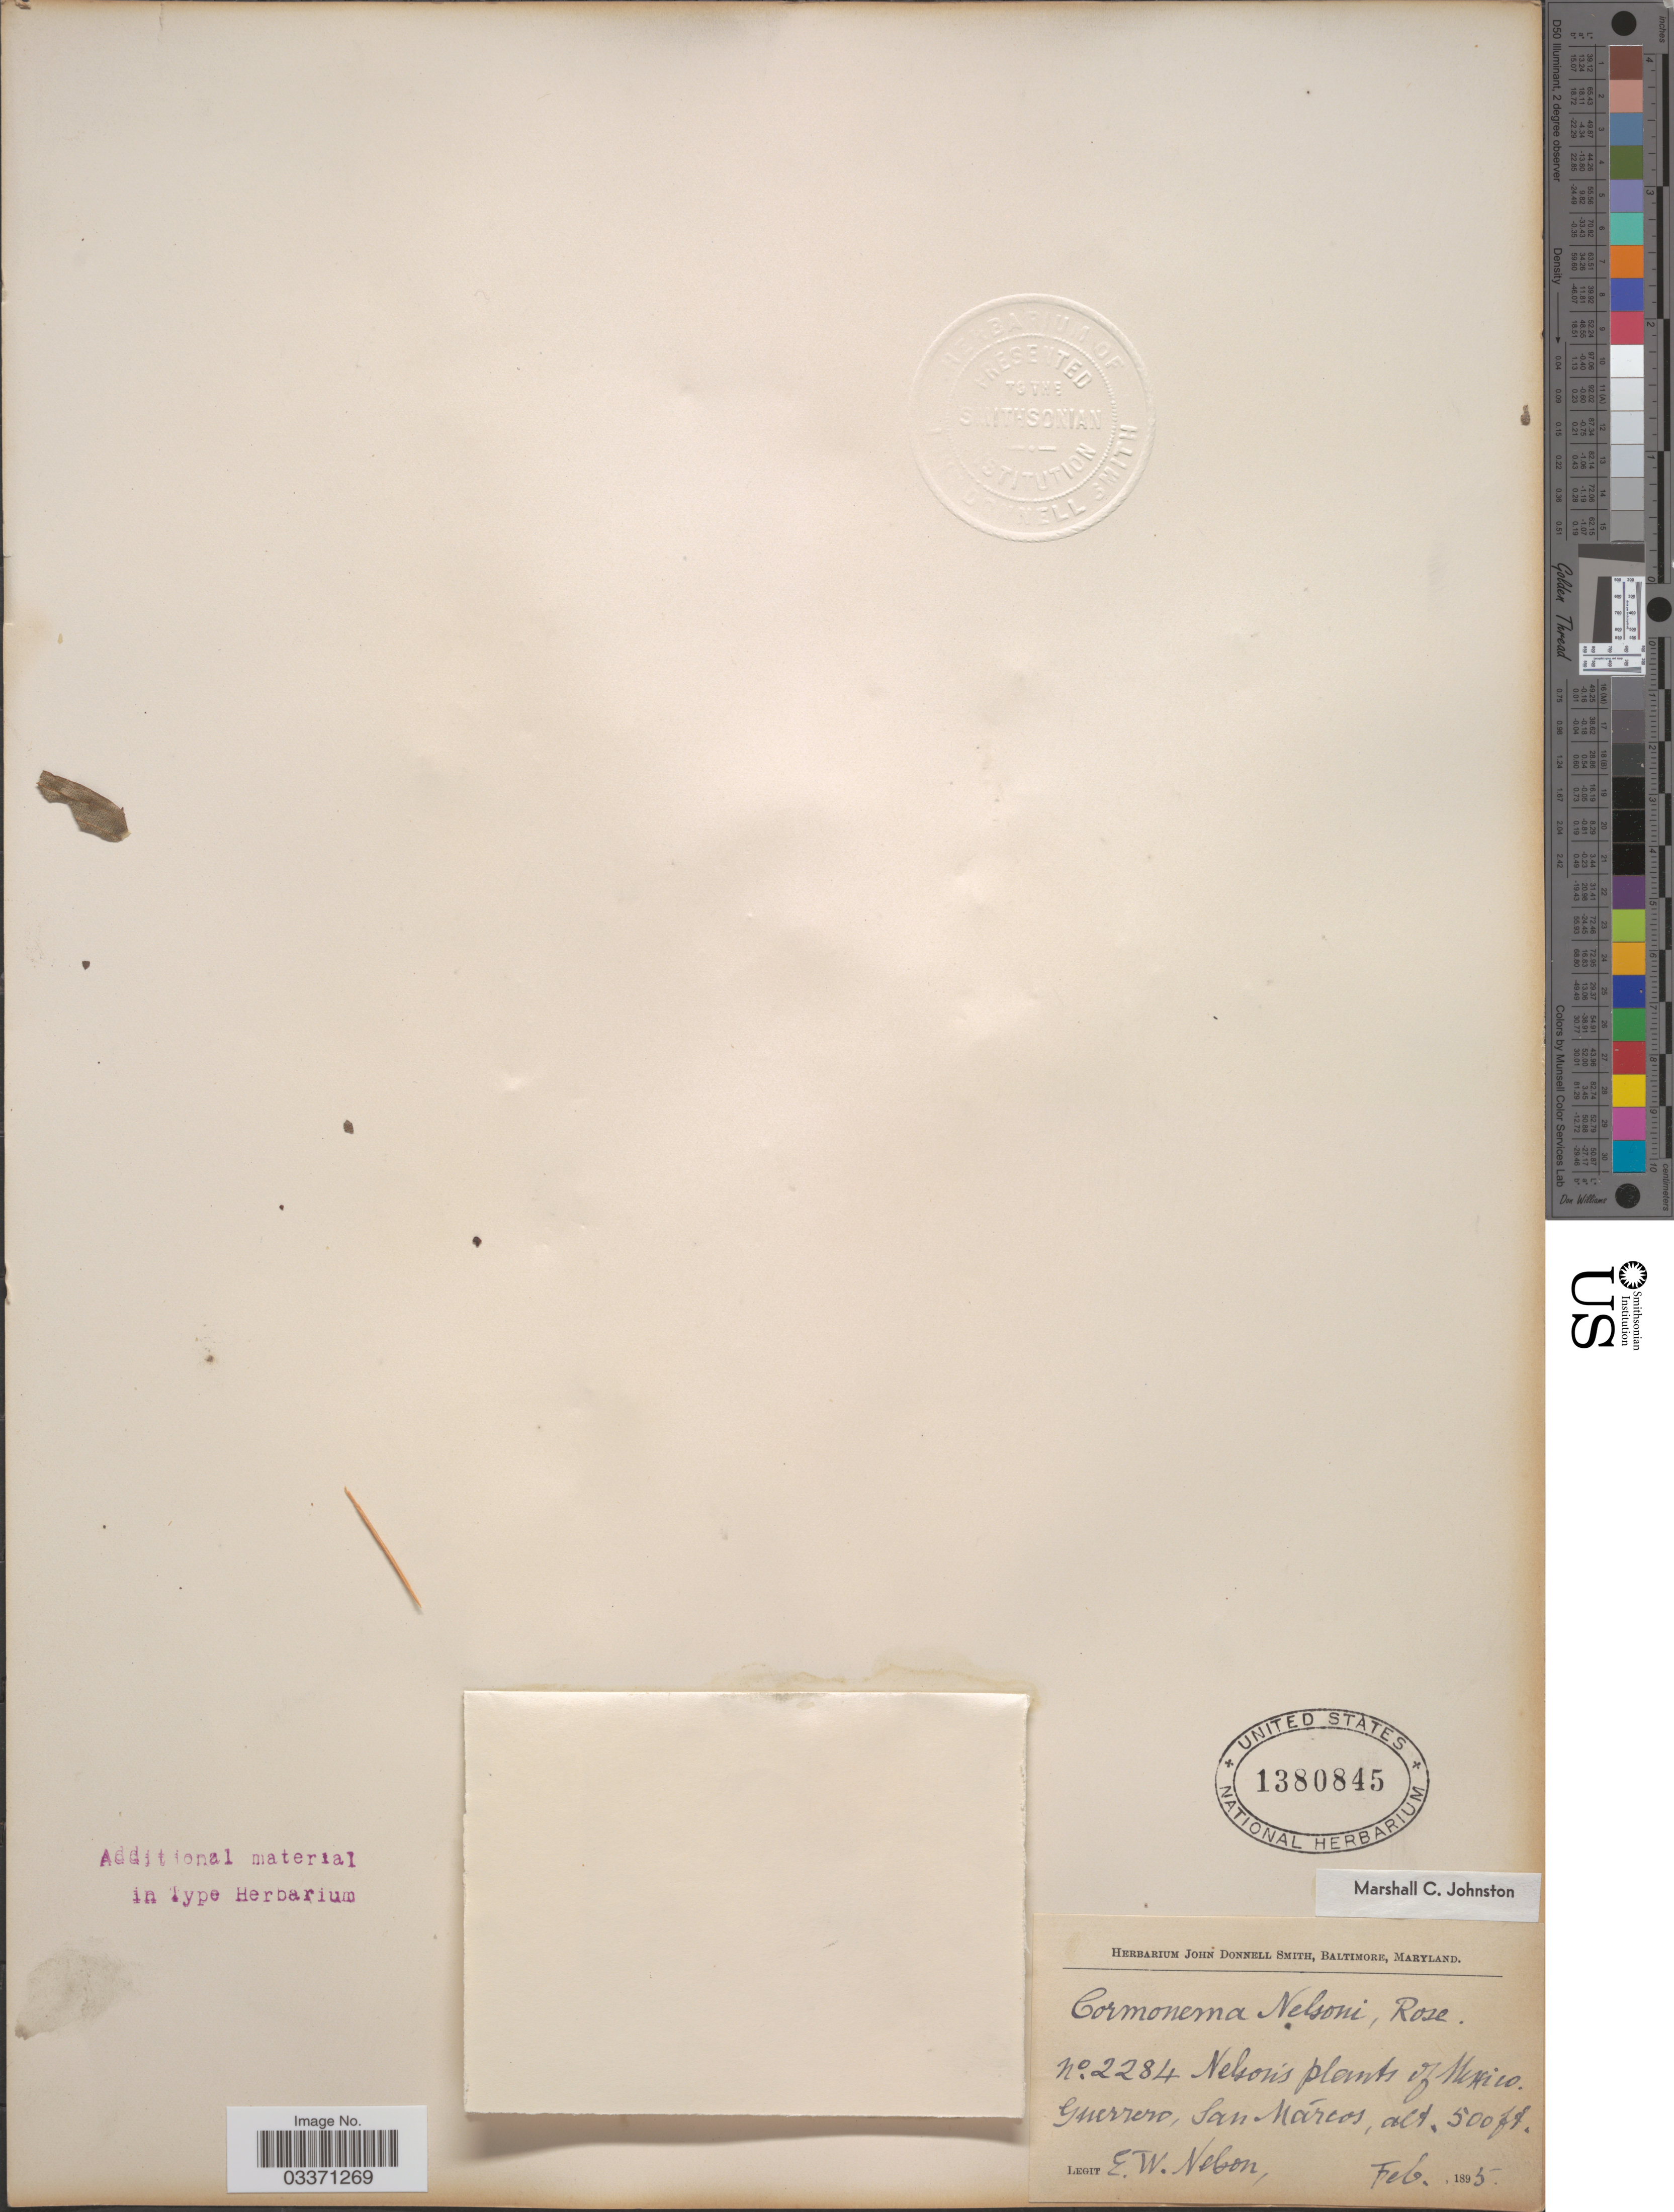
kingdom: Plantae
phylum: Tracheophyta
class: Magnoliopsida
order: Rosales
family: Rhamnaceae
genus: Colubrina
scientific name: Colubrina heteroneura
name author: (Griseb.) Standl.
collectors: E. W. Nelson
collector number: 2284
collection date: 1895-02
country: Mexico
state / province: Guerrero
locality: San Márcos.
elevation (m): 152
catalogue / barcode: US 1380845